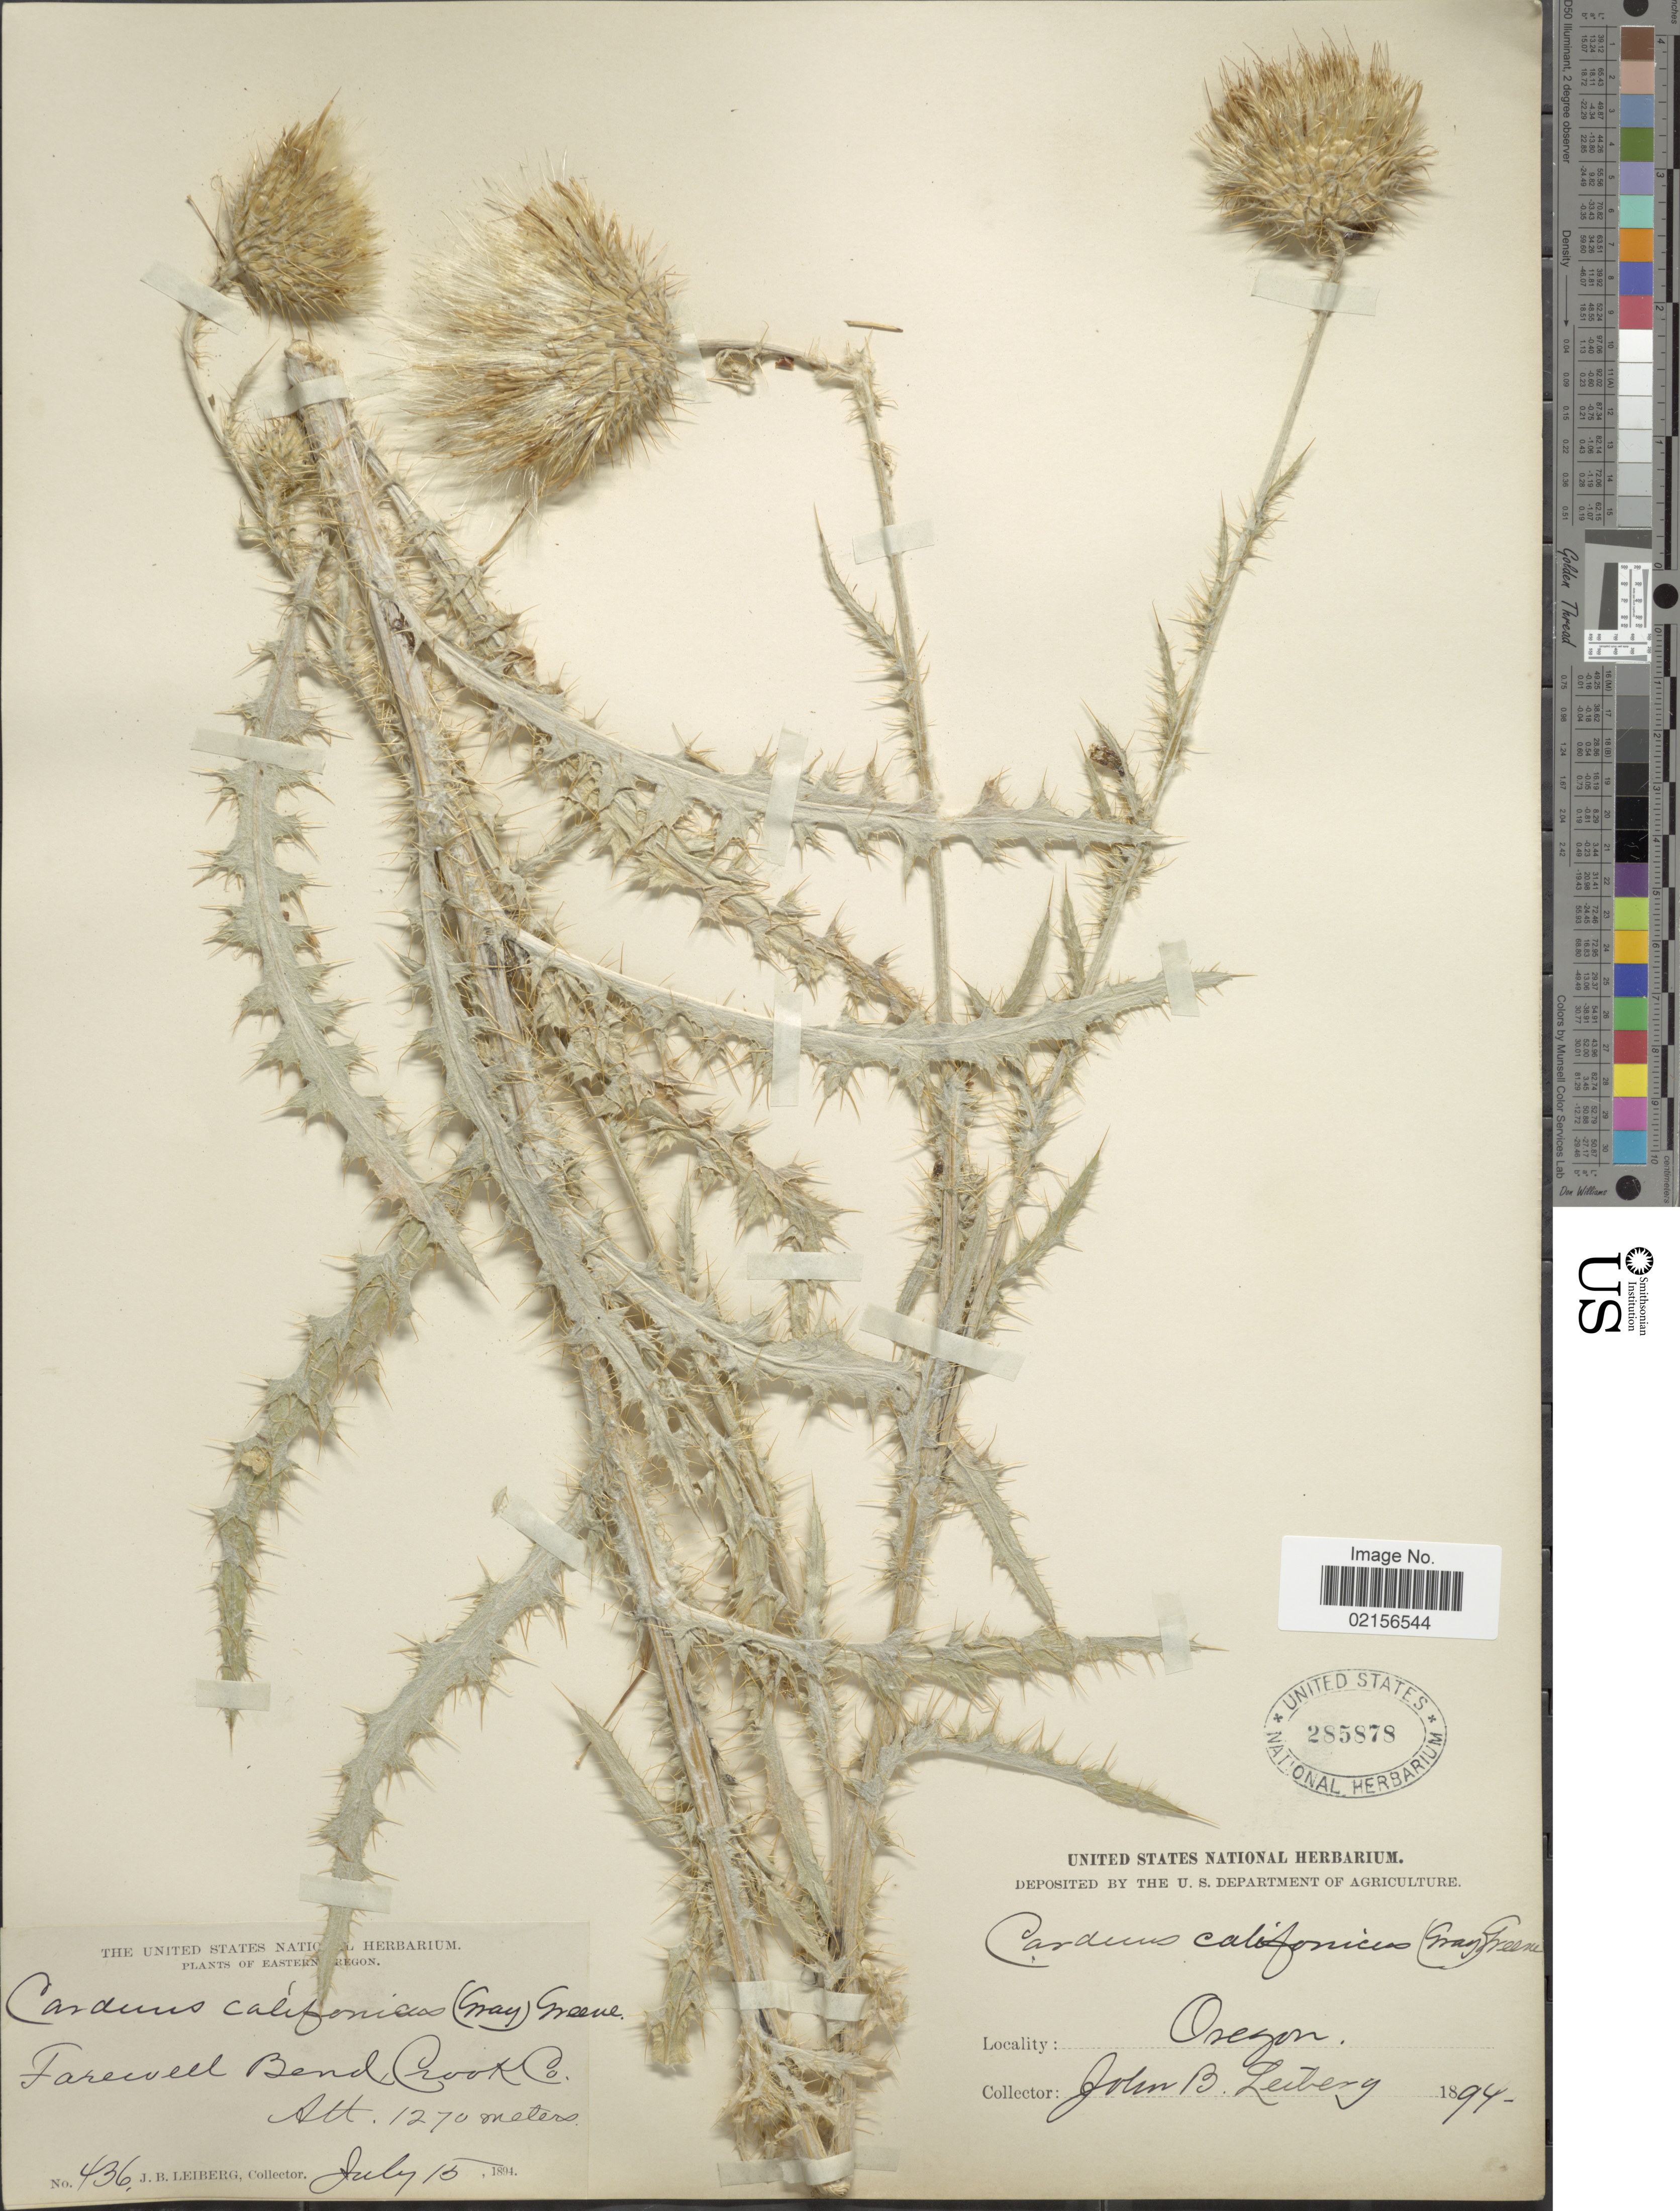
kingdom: Plantae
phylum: Tracheophyta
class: Magnoliopsida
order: Asterales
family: Asteraceae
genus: Cirsium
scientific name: Cirsium occidentale var. californicum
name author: (A. Gray) D.J. Keil & C.E. Turner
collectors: J. B. Leiberg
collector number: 436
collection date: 1894-07-15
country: United States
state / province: Oregon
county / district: Crook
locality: Eastern Oregon, Farewell Bend, crook Co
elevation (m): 1270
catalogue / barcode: US 285878